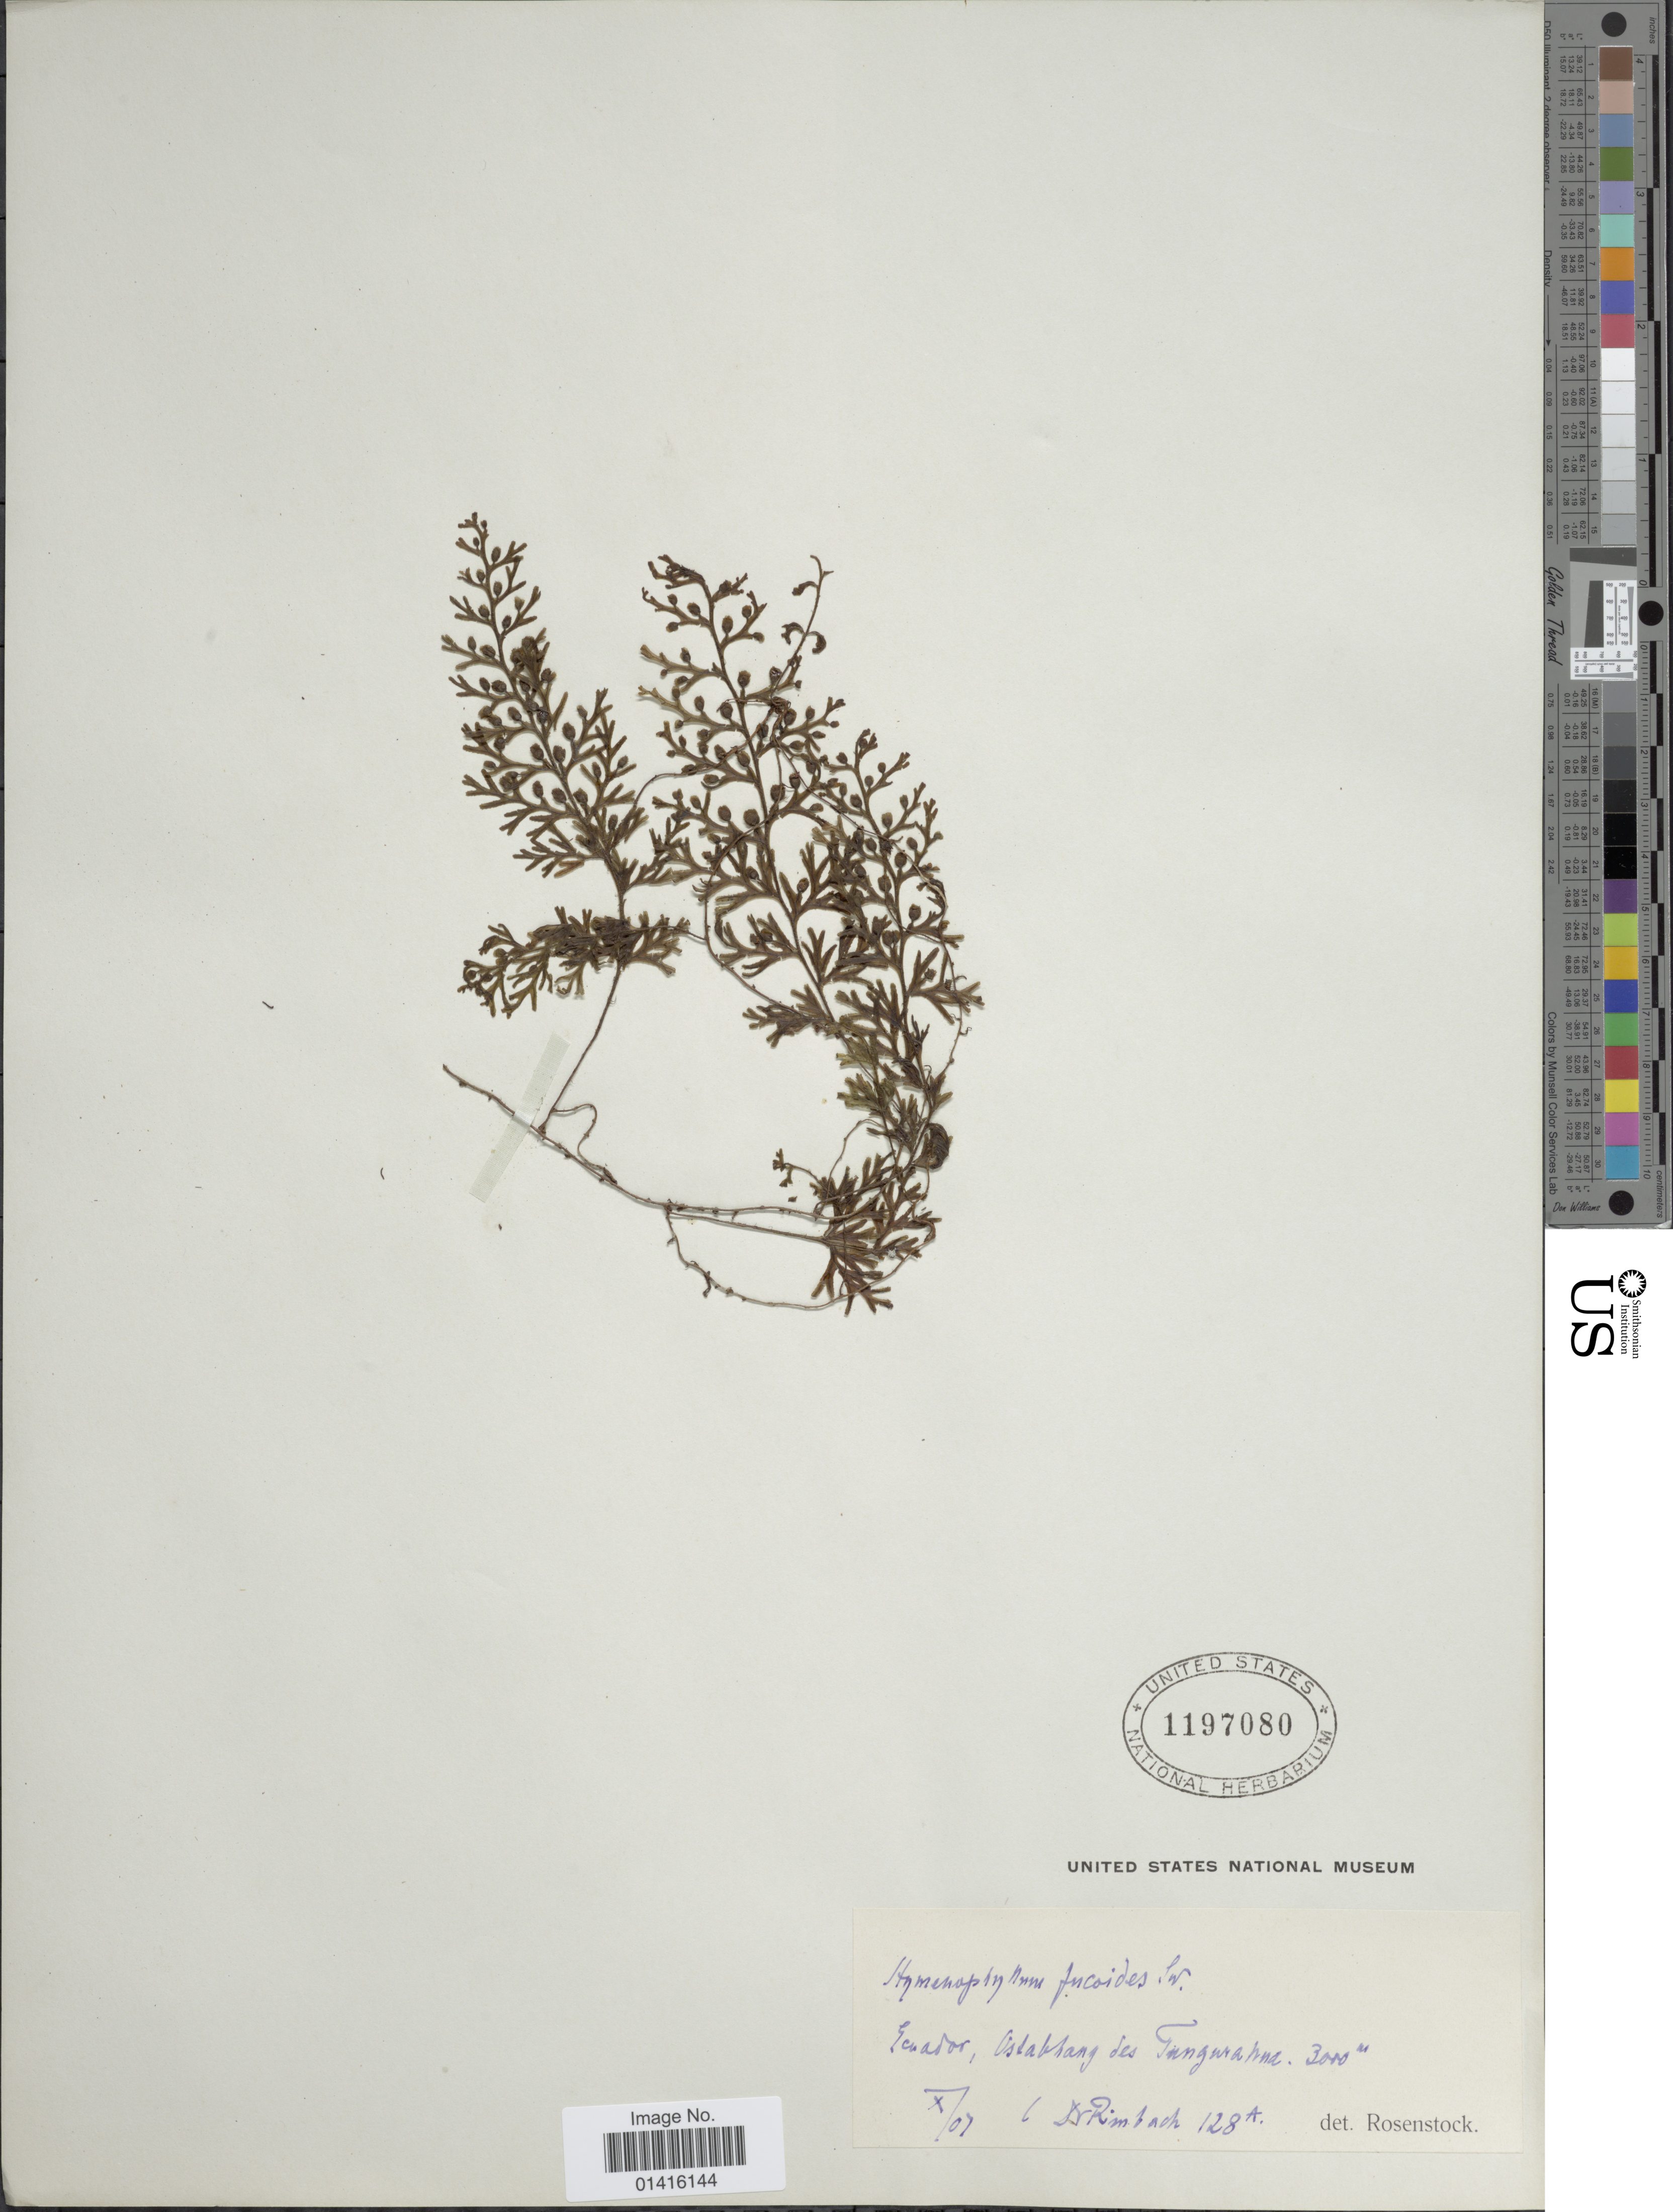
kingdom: Plantae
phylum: Tracheophyta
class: Polypodiopsida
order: Hymenophyllales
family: Hymenophyllaceae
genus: Hymenophyllum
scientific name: Hymenophyllum fucoides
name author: (Sw.) Sw.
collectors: Rimbach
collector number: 128A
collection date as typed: Transcribed d/m/y: /10/7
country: Ecuador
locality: Ostahang des Tungurahua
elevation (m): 914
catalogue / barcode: US 1197080